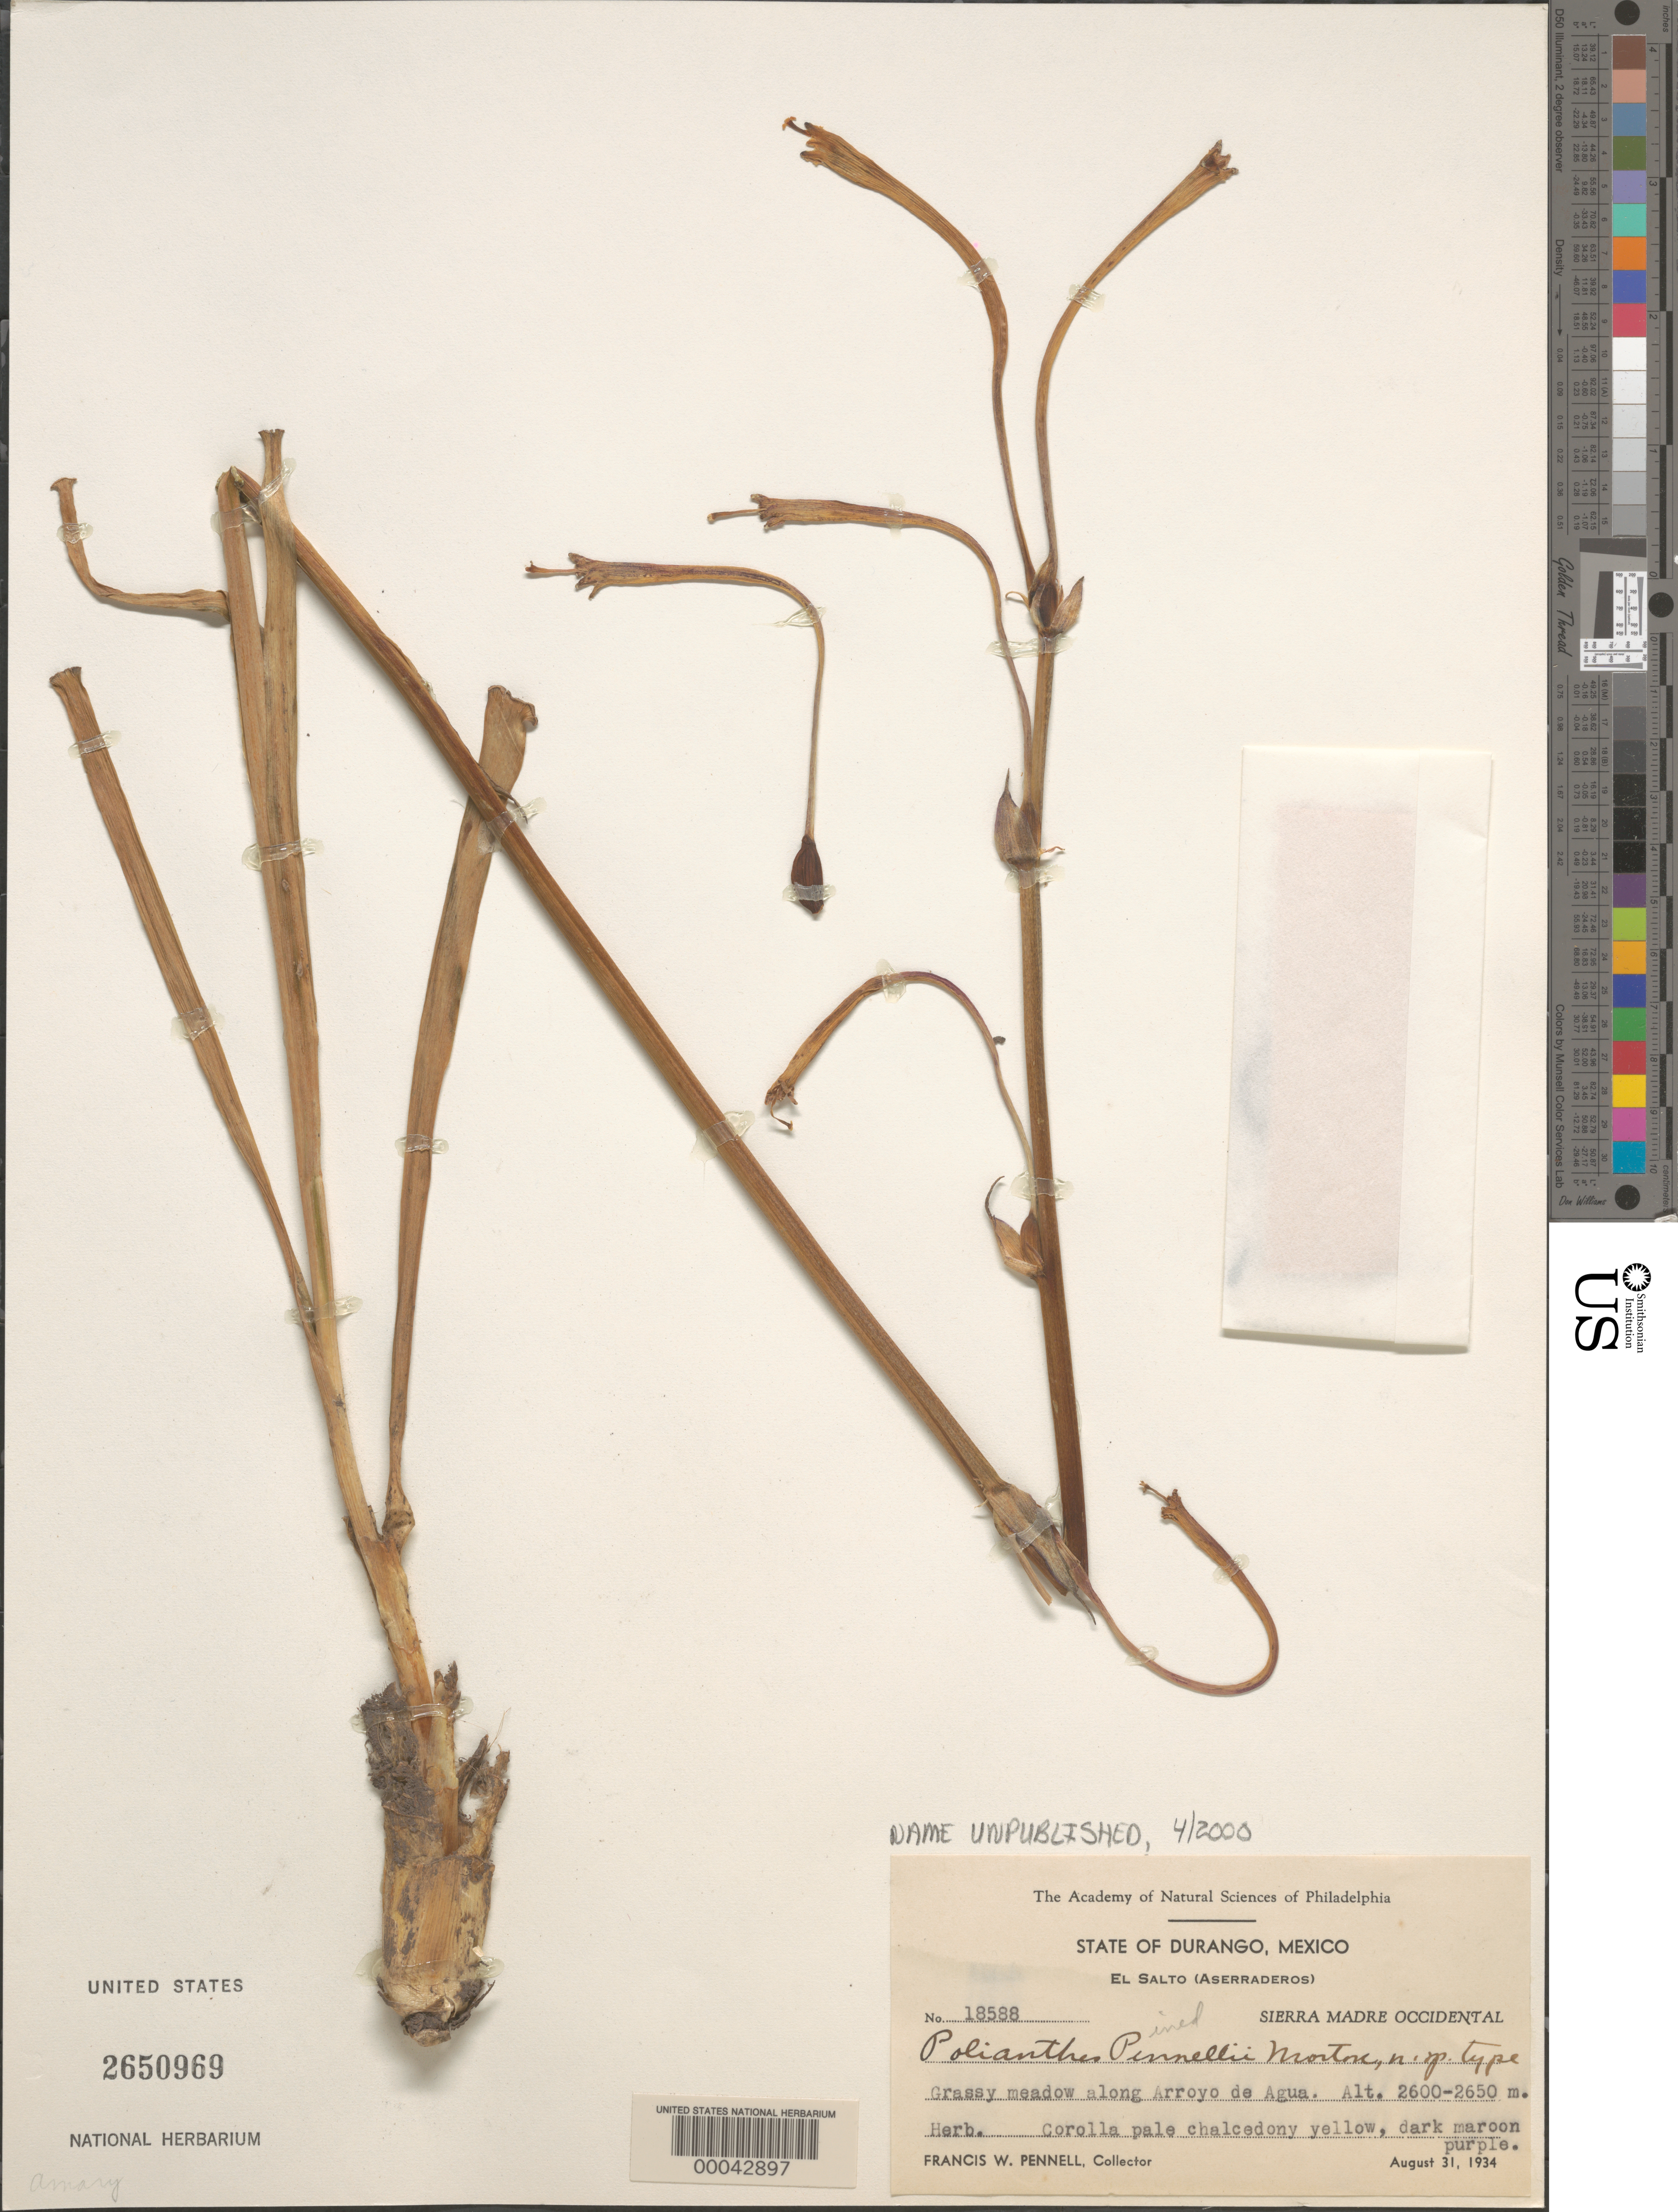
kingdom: Plantae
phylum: Tracheophyta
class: Liliopsida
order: Asparagales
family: Asparagaceae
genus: Polianthes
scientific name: Polianthes sp.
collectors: F. W. Pennell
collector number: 18588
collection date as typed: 31 Aug 1934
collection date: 1934-08-31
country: Mexico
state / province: Durango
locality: Grassy meadows along arroyo de agua, El Salto (aseraderos)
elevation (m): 2600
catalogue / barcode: US 2650969